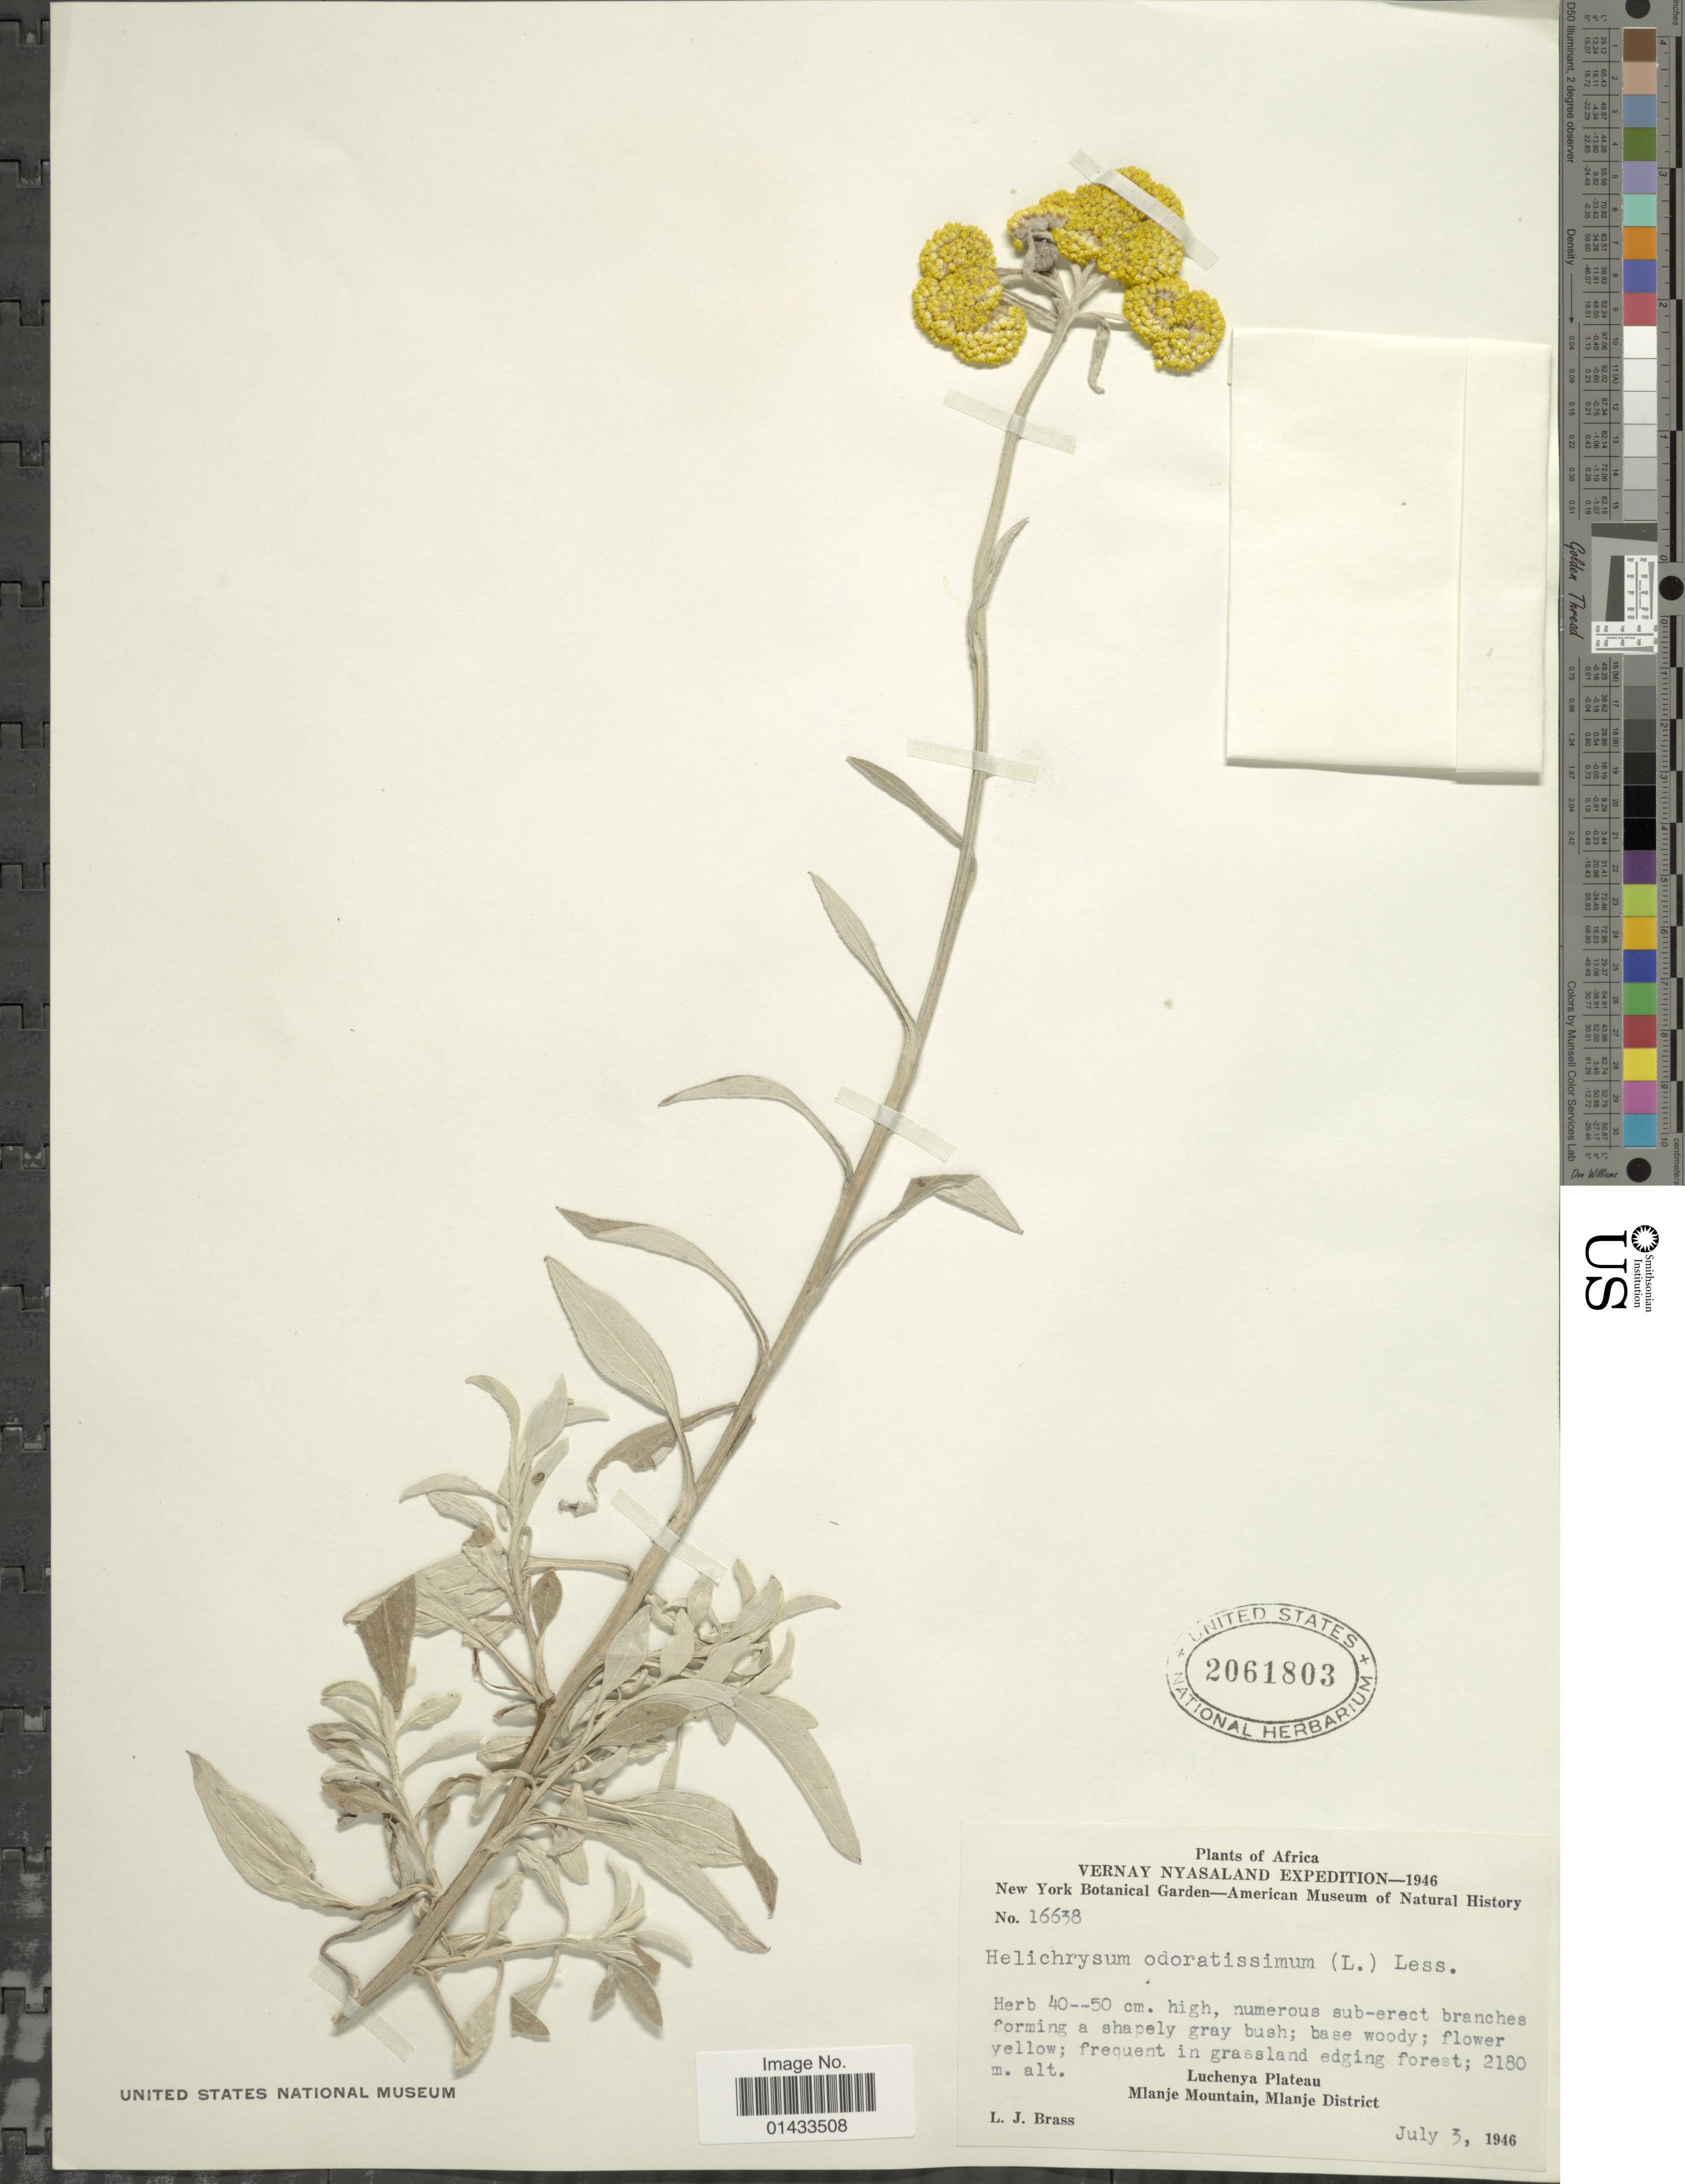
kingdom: Plantae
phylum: Tracheophyta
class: Magnoliopsida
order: Asterales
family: Asteraceae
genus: Helichrysum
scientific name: Helichrysum odoratissimum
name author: (L.) Sweet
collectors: L. J. Brass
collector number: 16638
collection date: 1946-07-03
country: Malawi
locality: Vernay Nyasaland, Luchenya Plateau, Mlanje Mountain, Mlanje District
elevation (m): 2180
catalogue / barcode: US 2061803